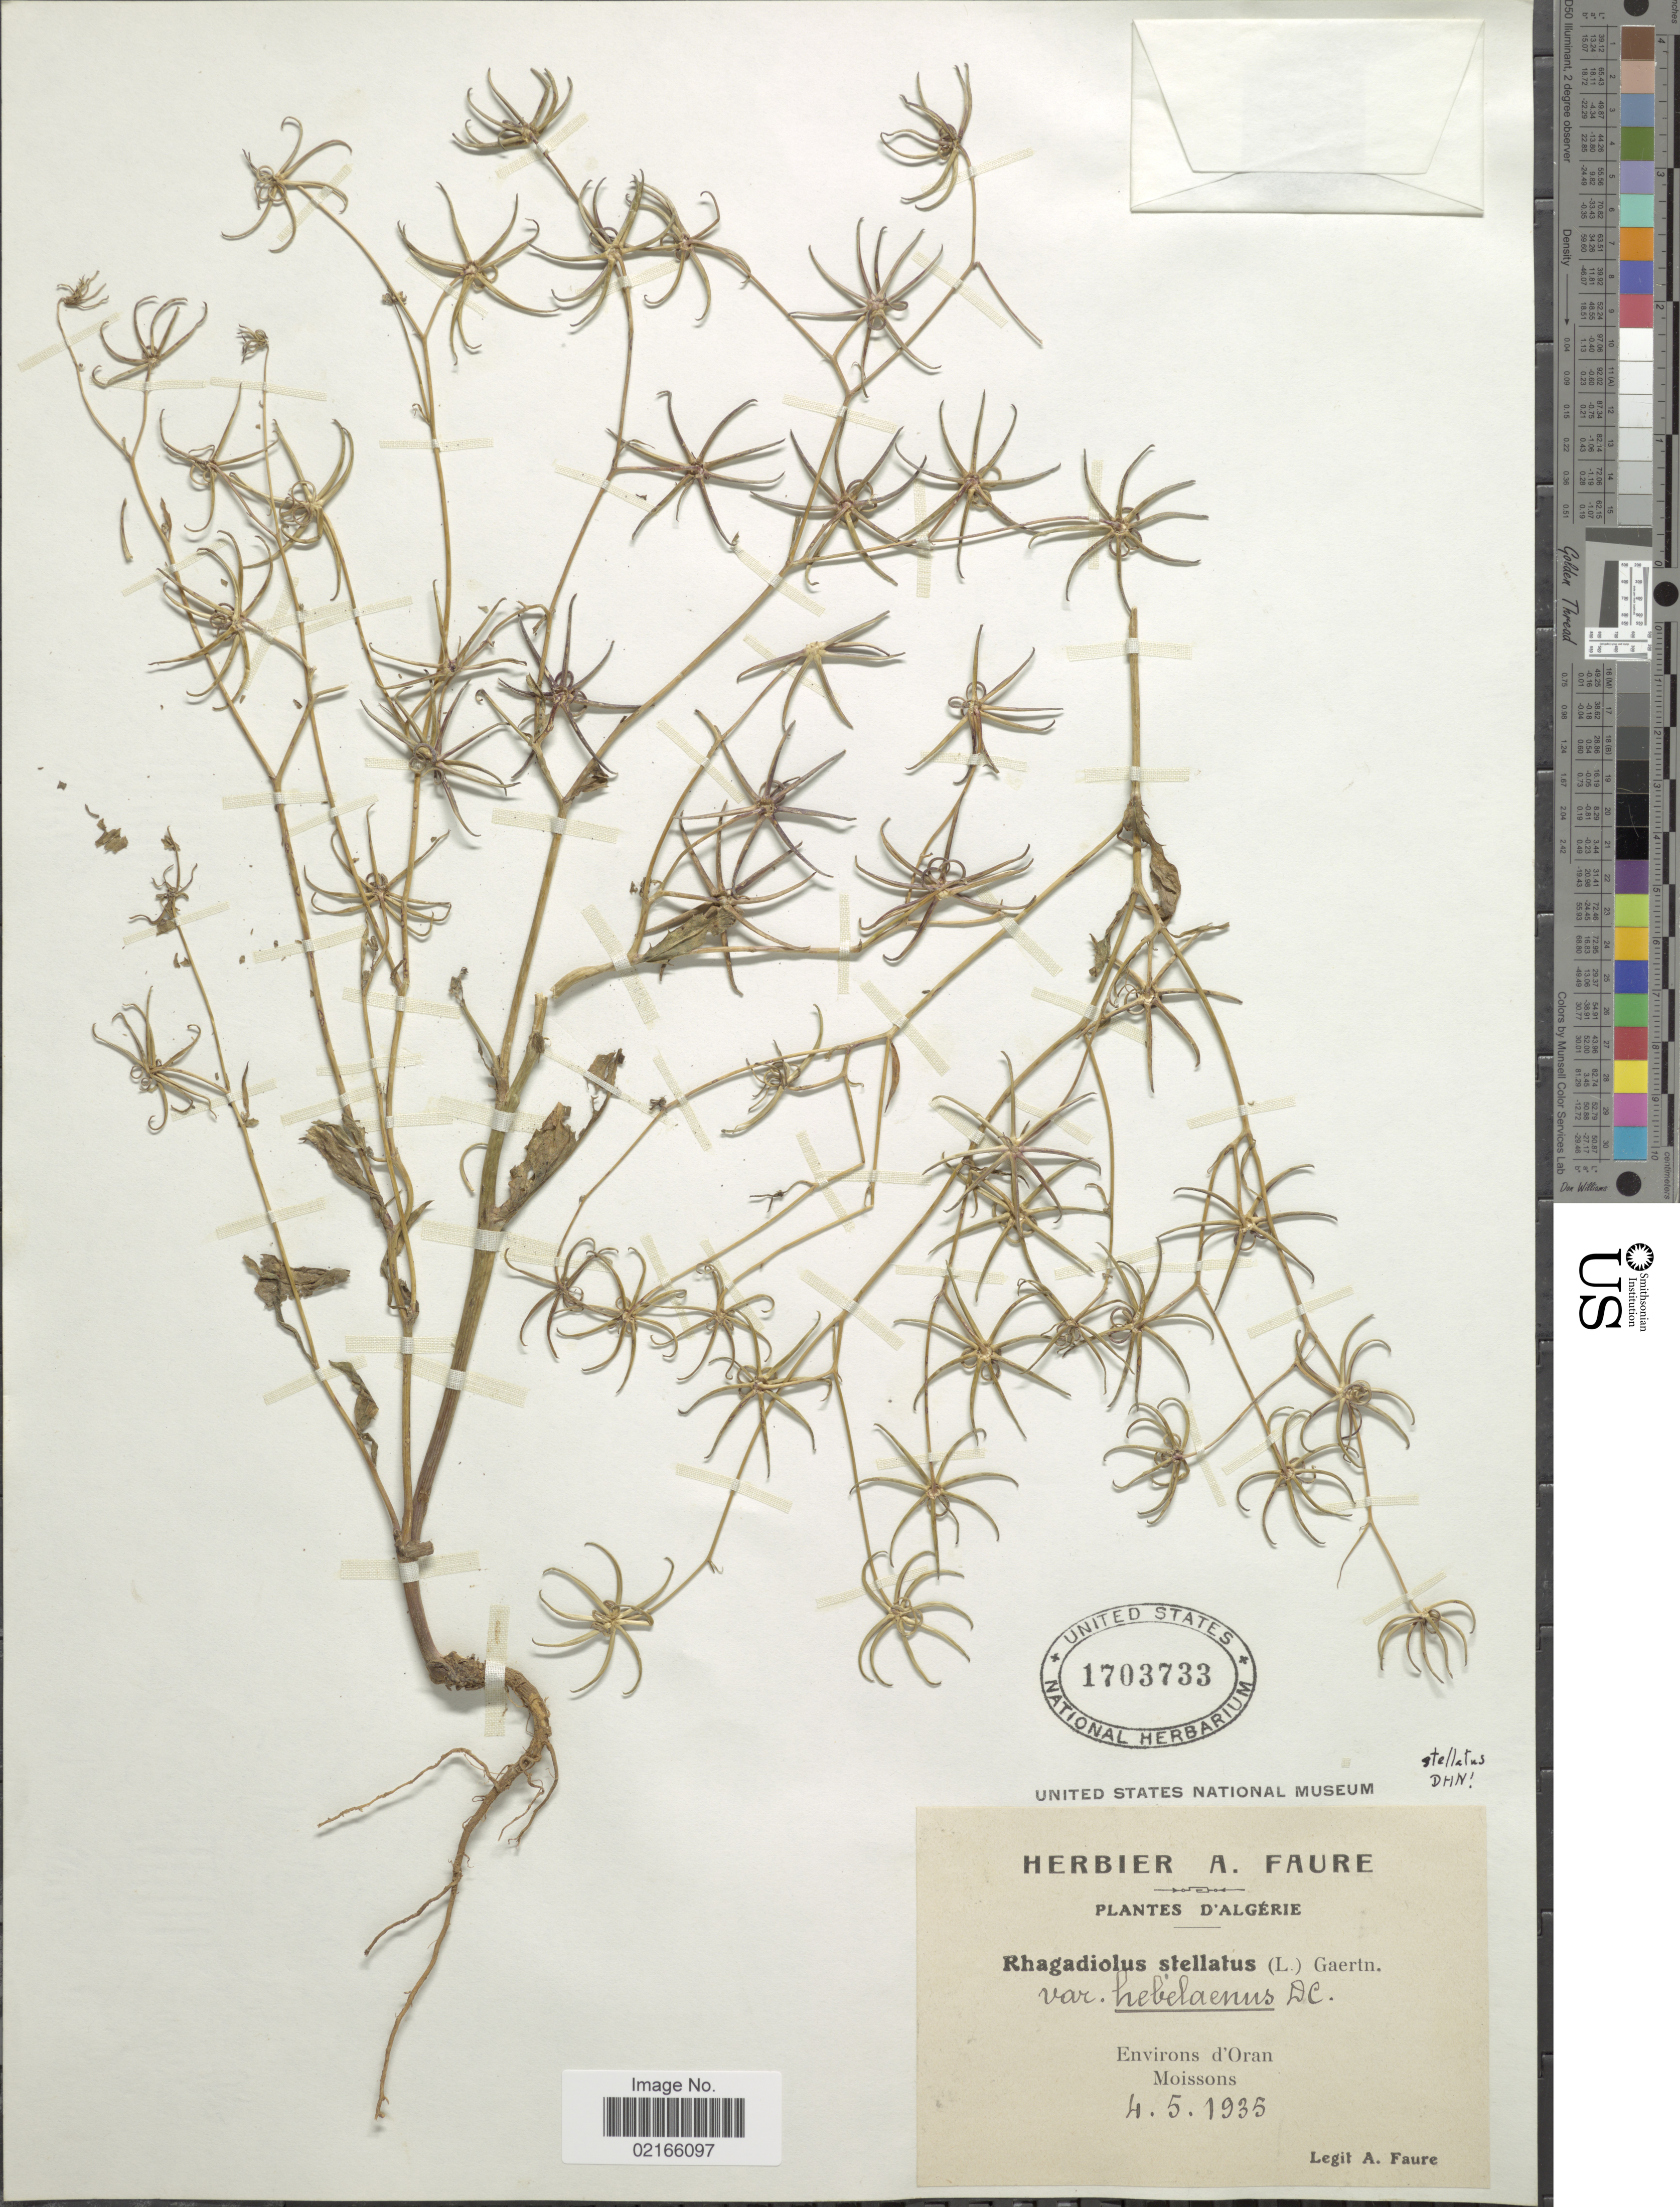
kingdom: Plantae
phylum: Tracheophyta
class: Magnoliopsida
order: Asterales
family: Asteraceae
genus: Rhagadiolus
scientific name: Rhagadiolus stellatus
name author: (L.) Gaertn.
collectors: A. Faure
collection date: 1935-05-04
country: Algeria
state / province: Oran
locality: Environs d'Oran, Moissons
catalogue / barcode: US 1703733